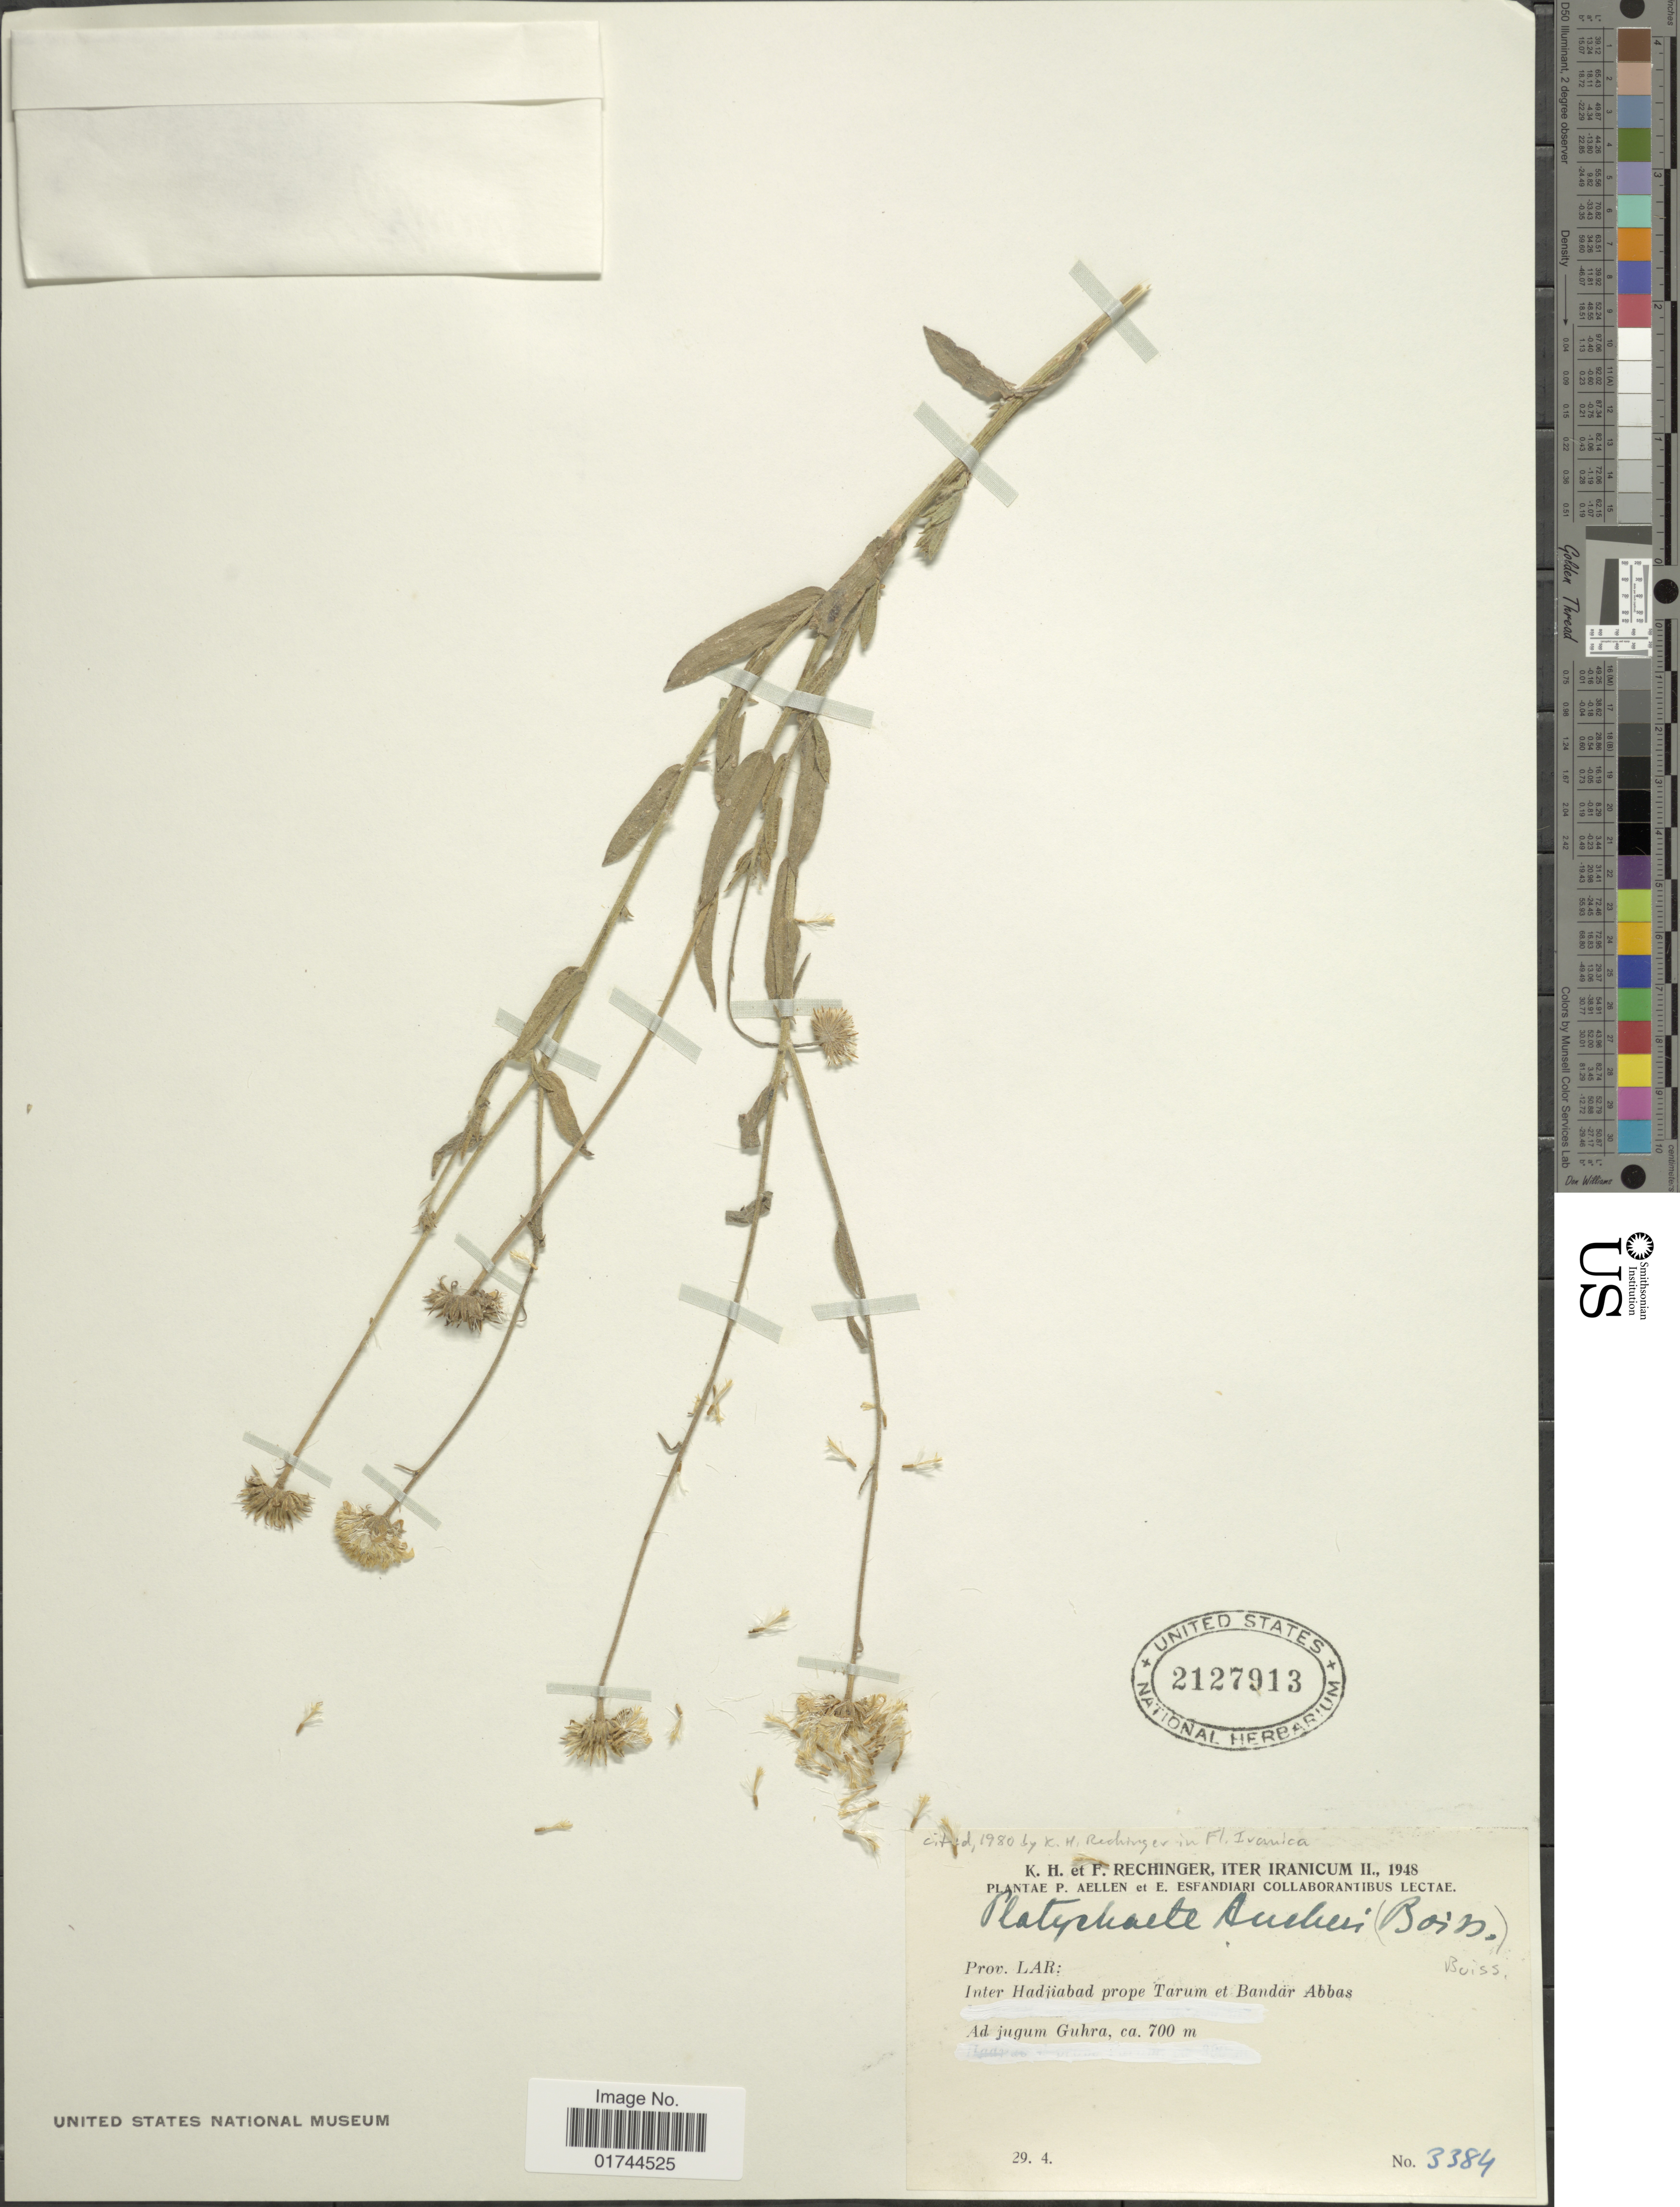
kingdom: Plantae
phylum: Tracheophyta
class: Magnoliopsida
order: Asterales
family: Asteraceae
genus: Pulicaria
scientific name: Pulicaria aucheri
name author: Jaub. & Spach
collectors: K. H. Rechinger & F. Rechinger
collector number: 3384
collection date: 1948-04-29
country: Iran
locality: Prov. Lar: Inter Hadjiabad prope Tarum et Bandar Abbas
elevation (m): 700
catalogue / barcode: US 2127913